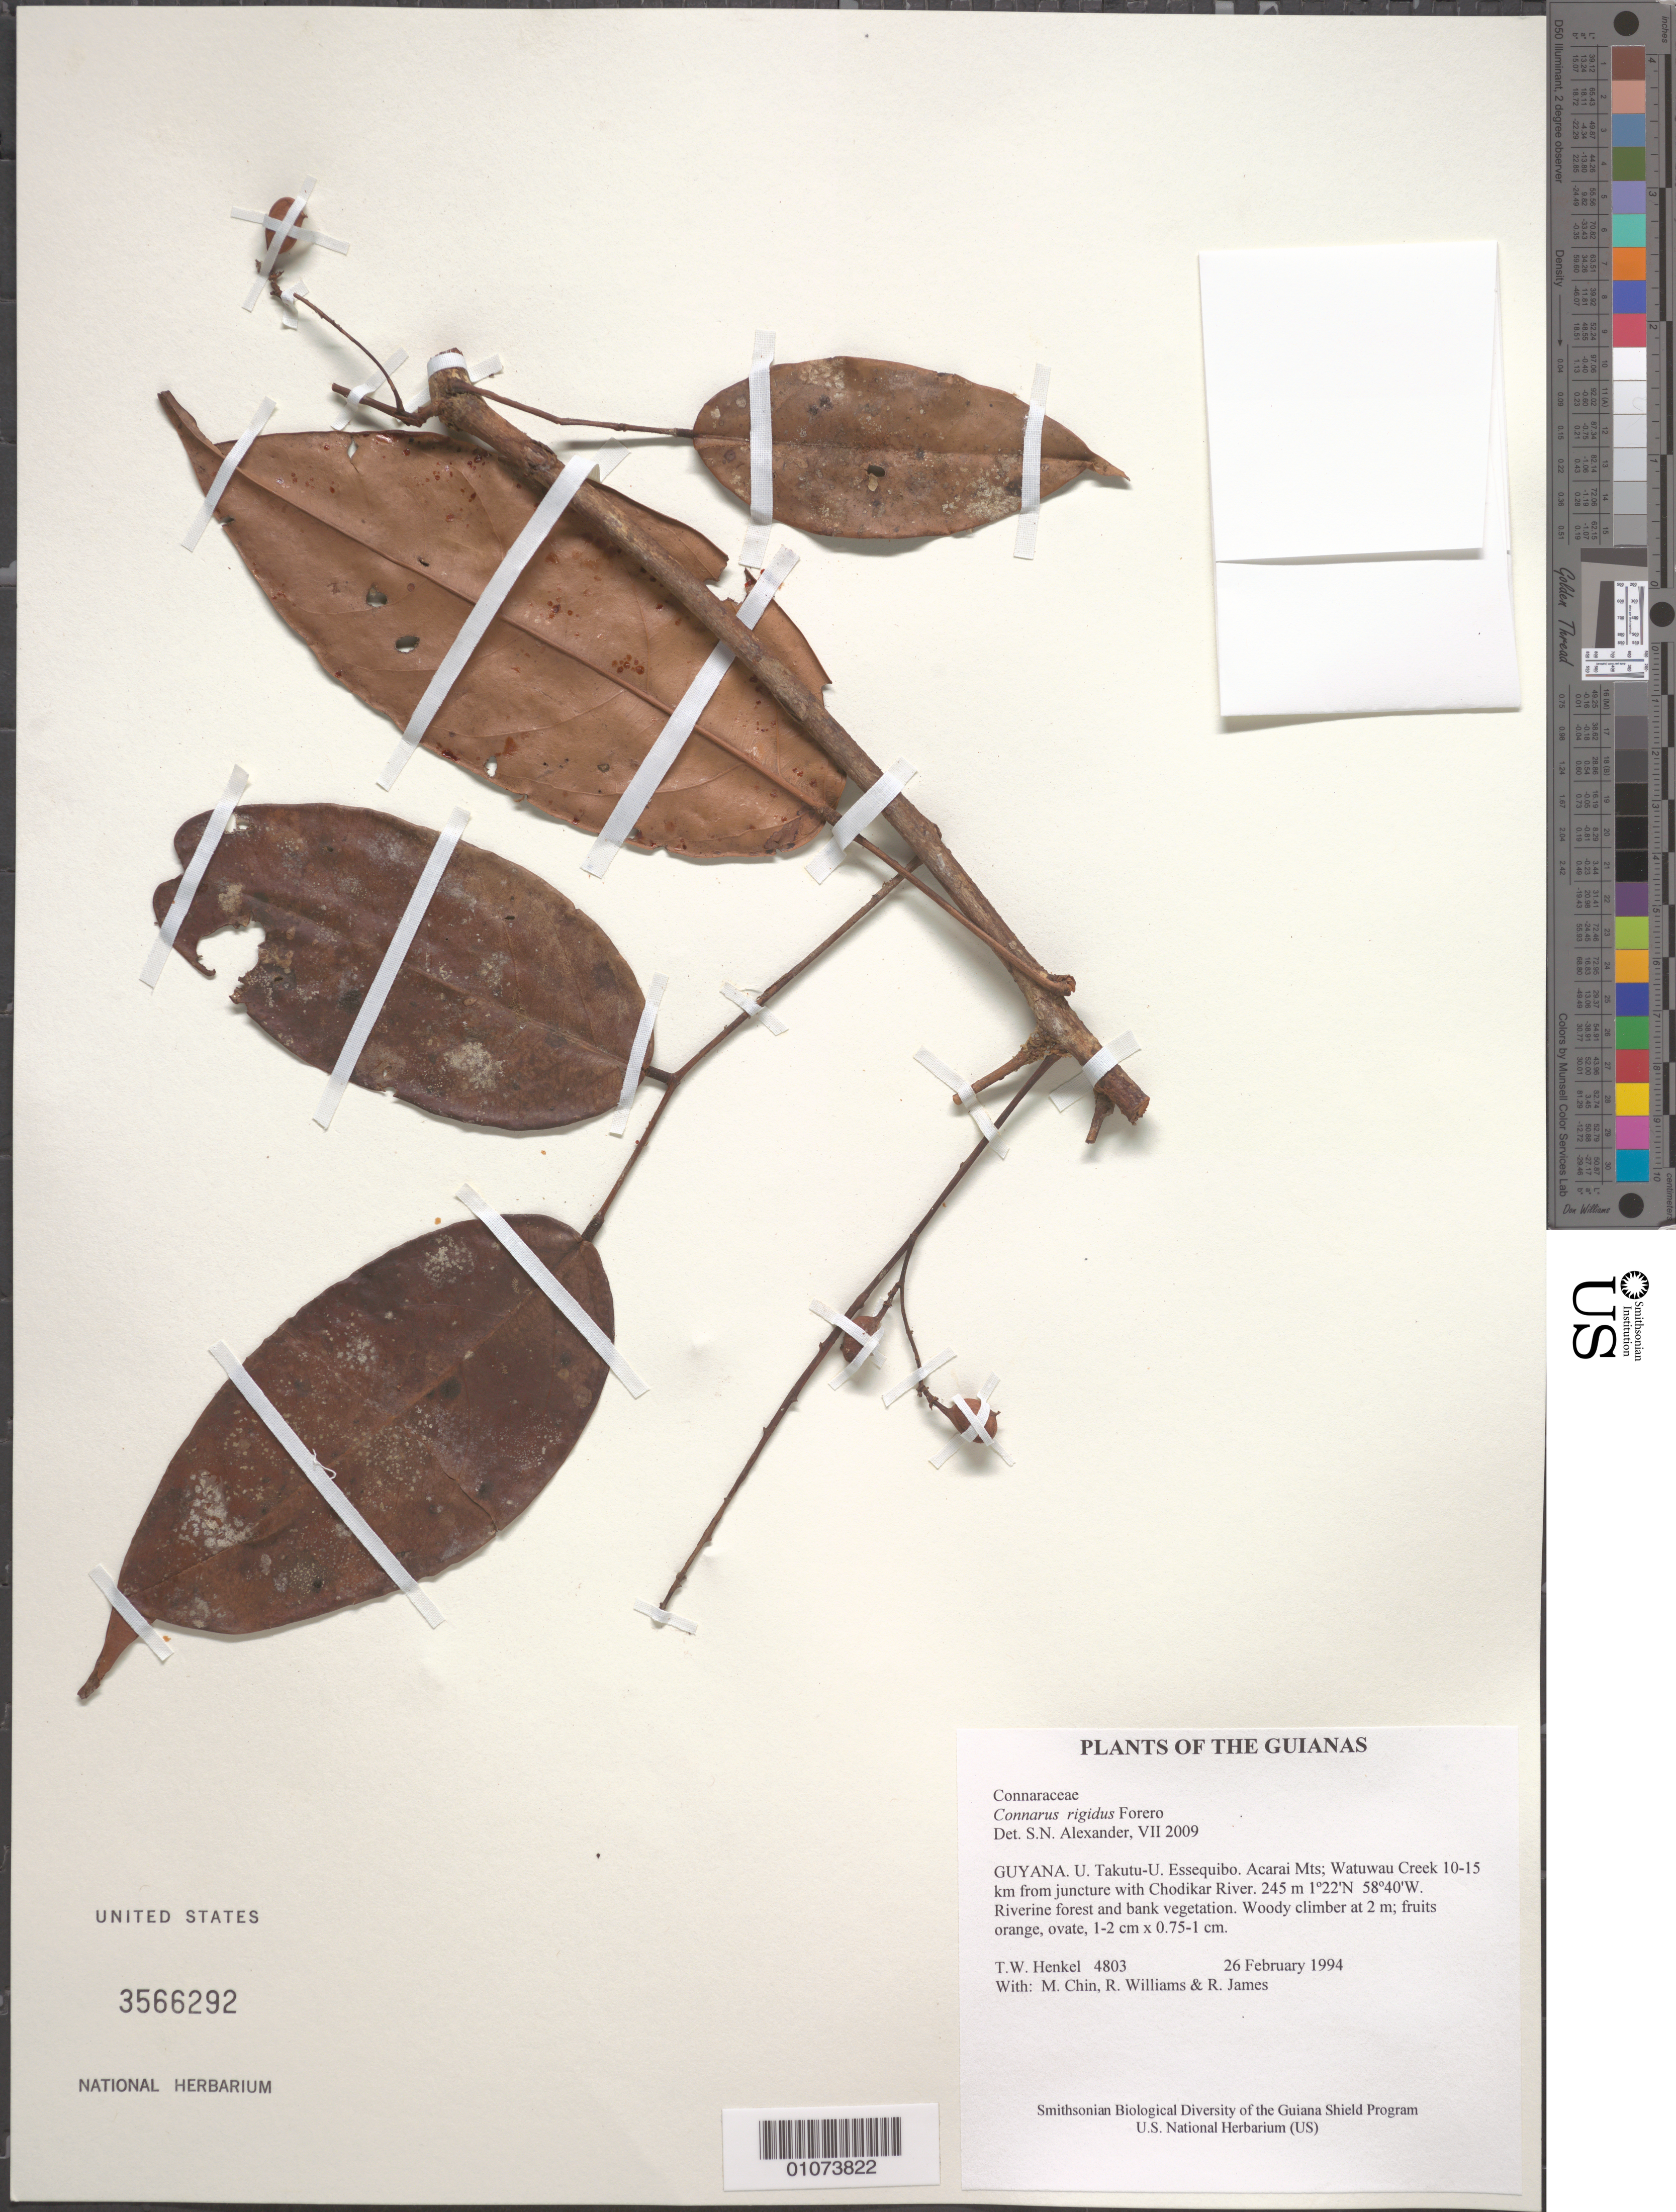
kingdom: Plantae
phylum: Tracheophyta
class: Magnoliopsida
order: Oxalidales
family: Connaraceae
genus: Connarus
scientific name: Connarus rigidus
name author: Forero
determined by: Alexander, S. N.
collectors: T. Henkel, M. Chin, R. Williams & R. James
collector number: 4803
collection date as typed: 26 February 1994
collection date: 1994-02-26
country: Guyana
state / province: U. Takutu-U. Essequibo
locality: Acarai Mts; Watuwau Creek 10-15 km from juncture with Chodikar River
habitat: Riverine forest and bank vegetation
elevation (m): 245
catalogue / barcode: US 3566292